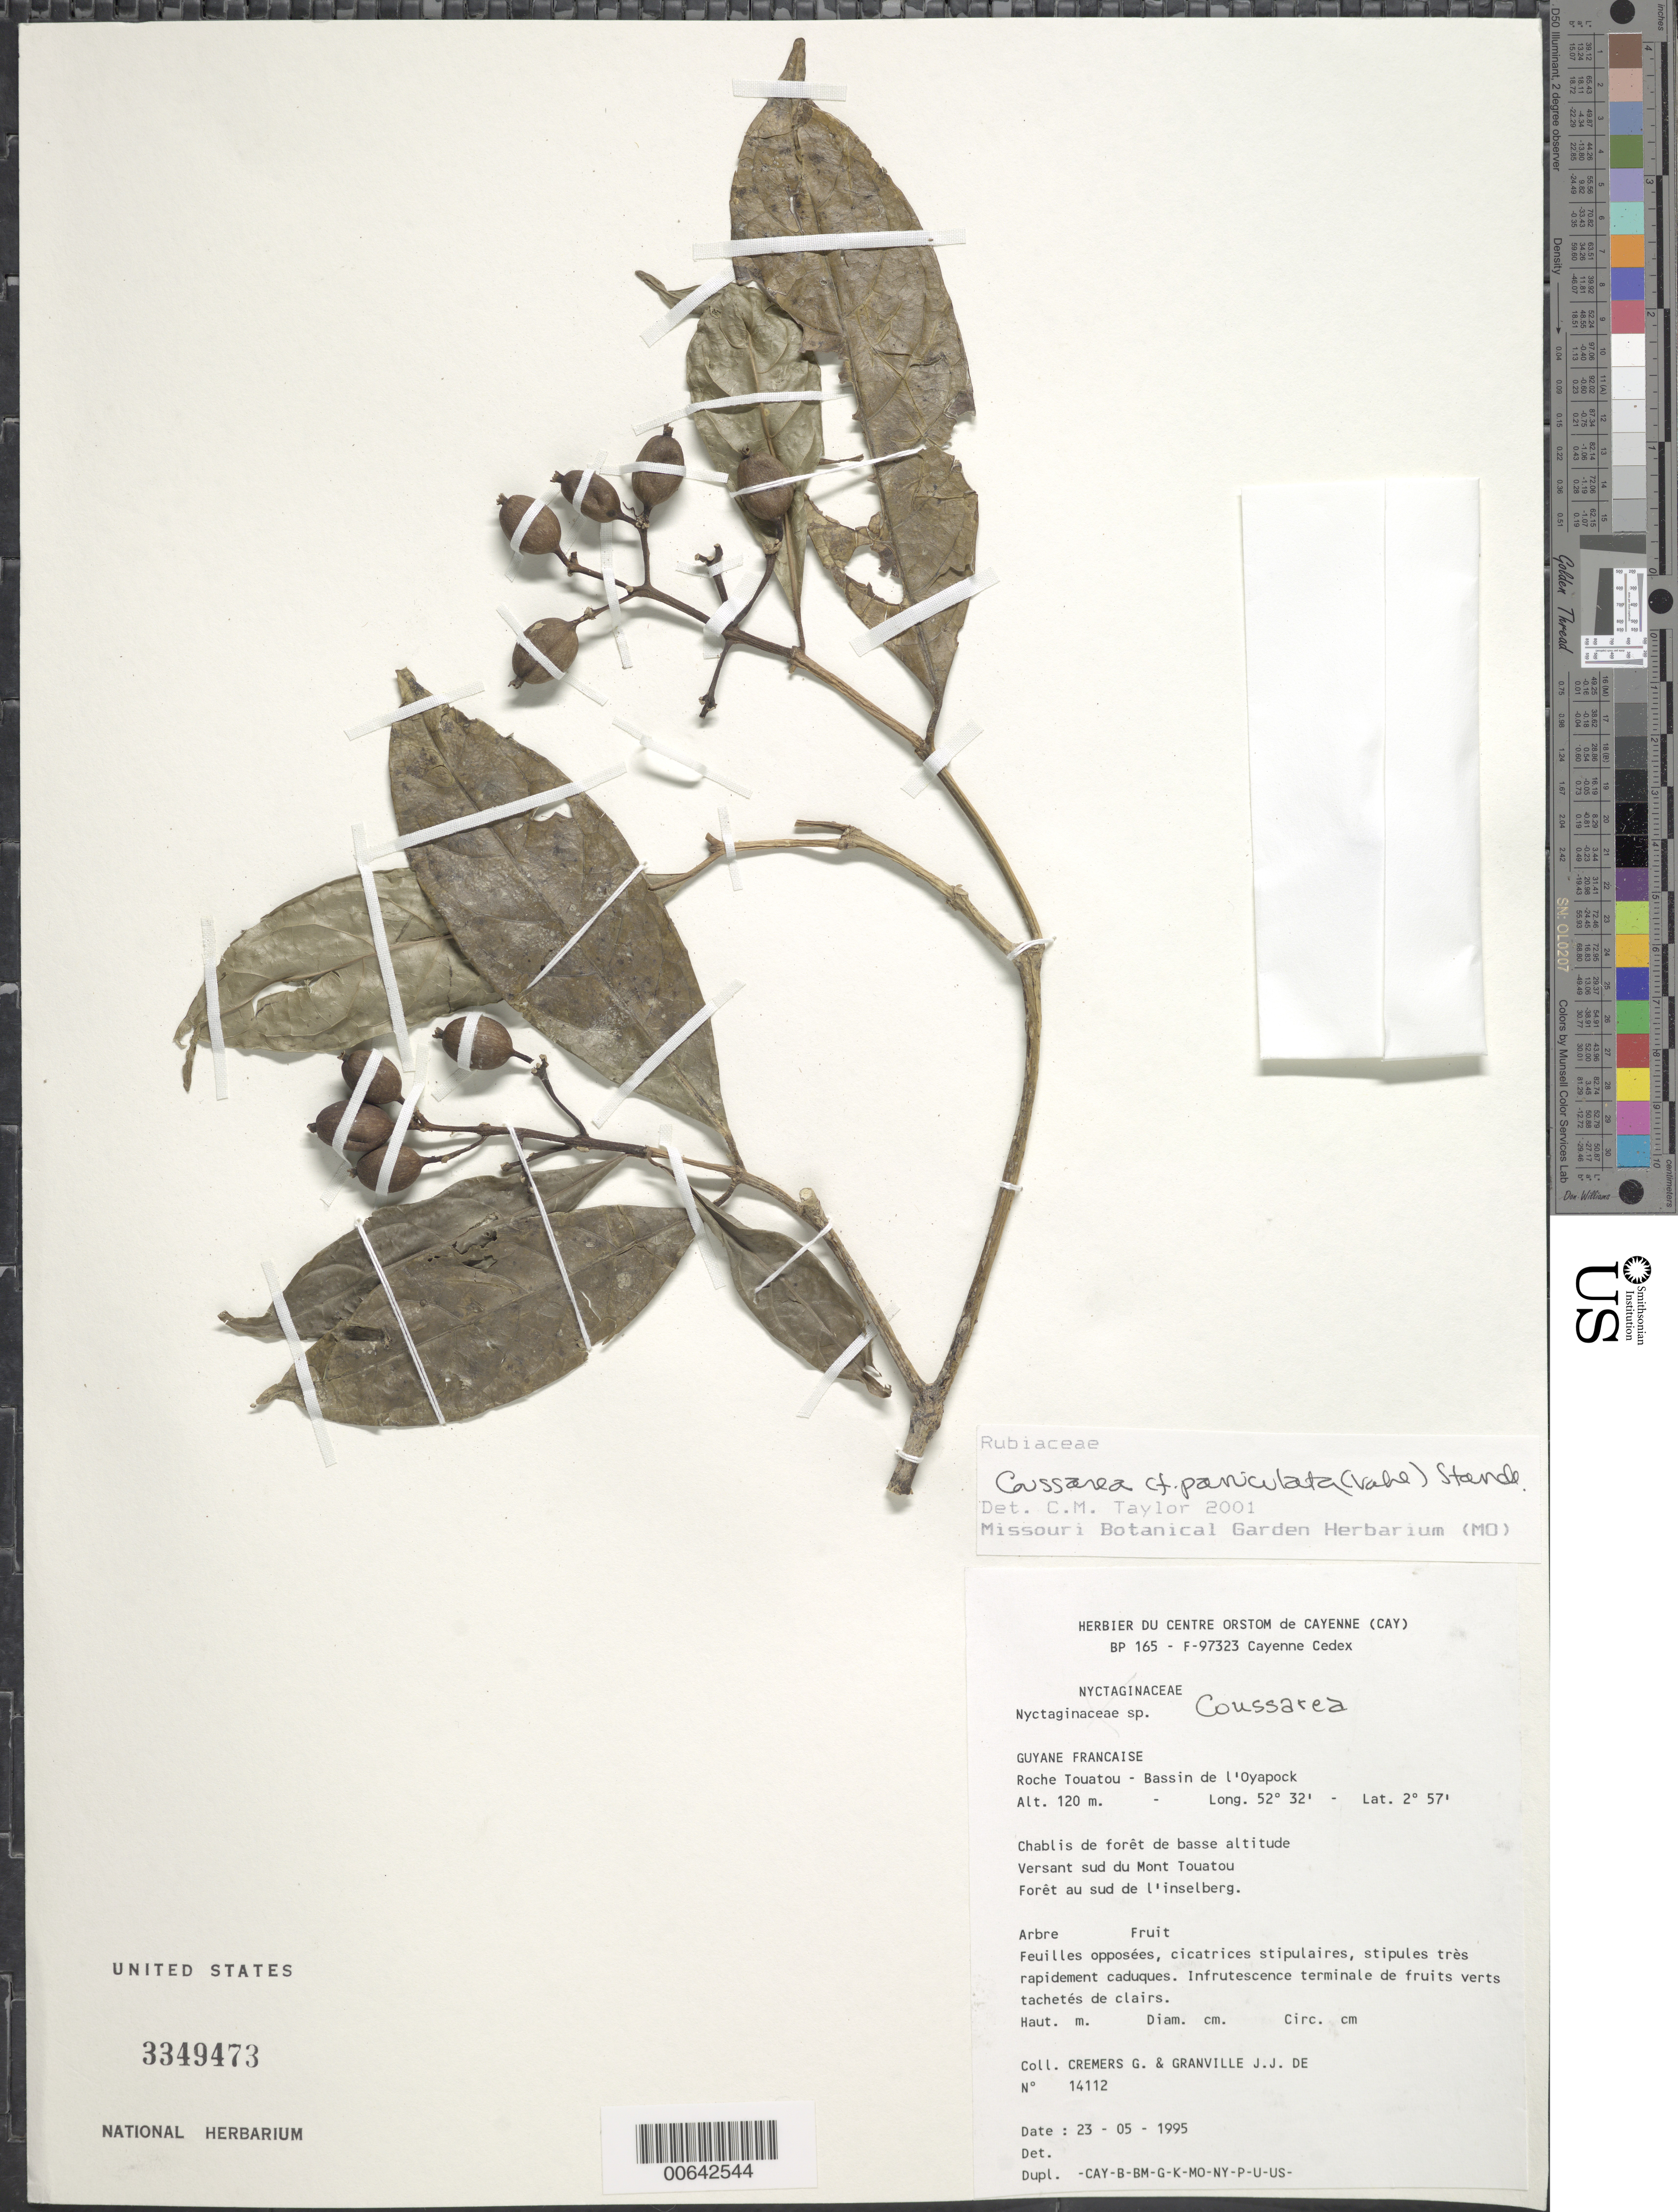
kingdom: Plantae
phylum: Tracheophyta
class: Magnoliopsida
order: Gentianales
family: Rubiaceae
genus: Coussarea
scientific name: Coussarea paniculata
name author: (Vahl) Standl.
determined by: Taylor, Charlotte M.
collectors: G. Cremers & J.-J. de Granville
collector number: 14112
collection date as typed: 23-May-95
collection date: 1995-05-23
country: French Guiana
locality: Roche Touatou, Bassin de l'Oyapock, versant sud du Mont Touatou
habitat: Chablis de forêt de basse altitude au sud de l'inselberg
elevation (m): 120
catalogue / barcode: US 3349473